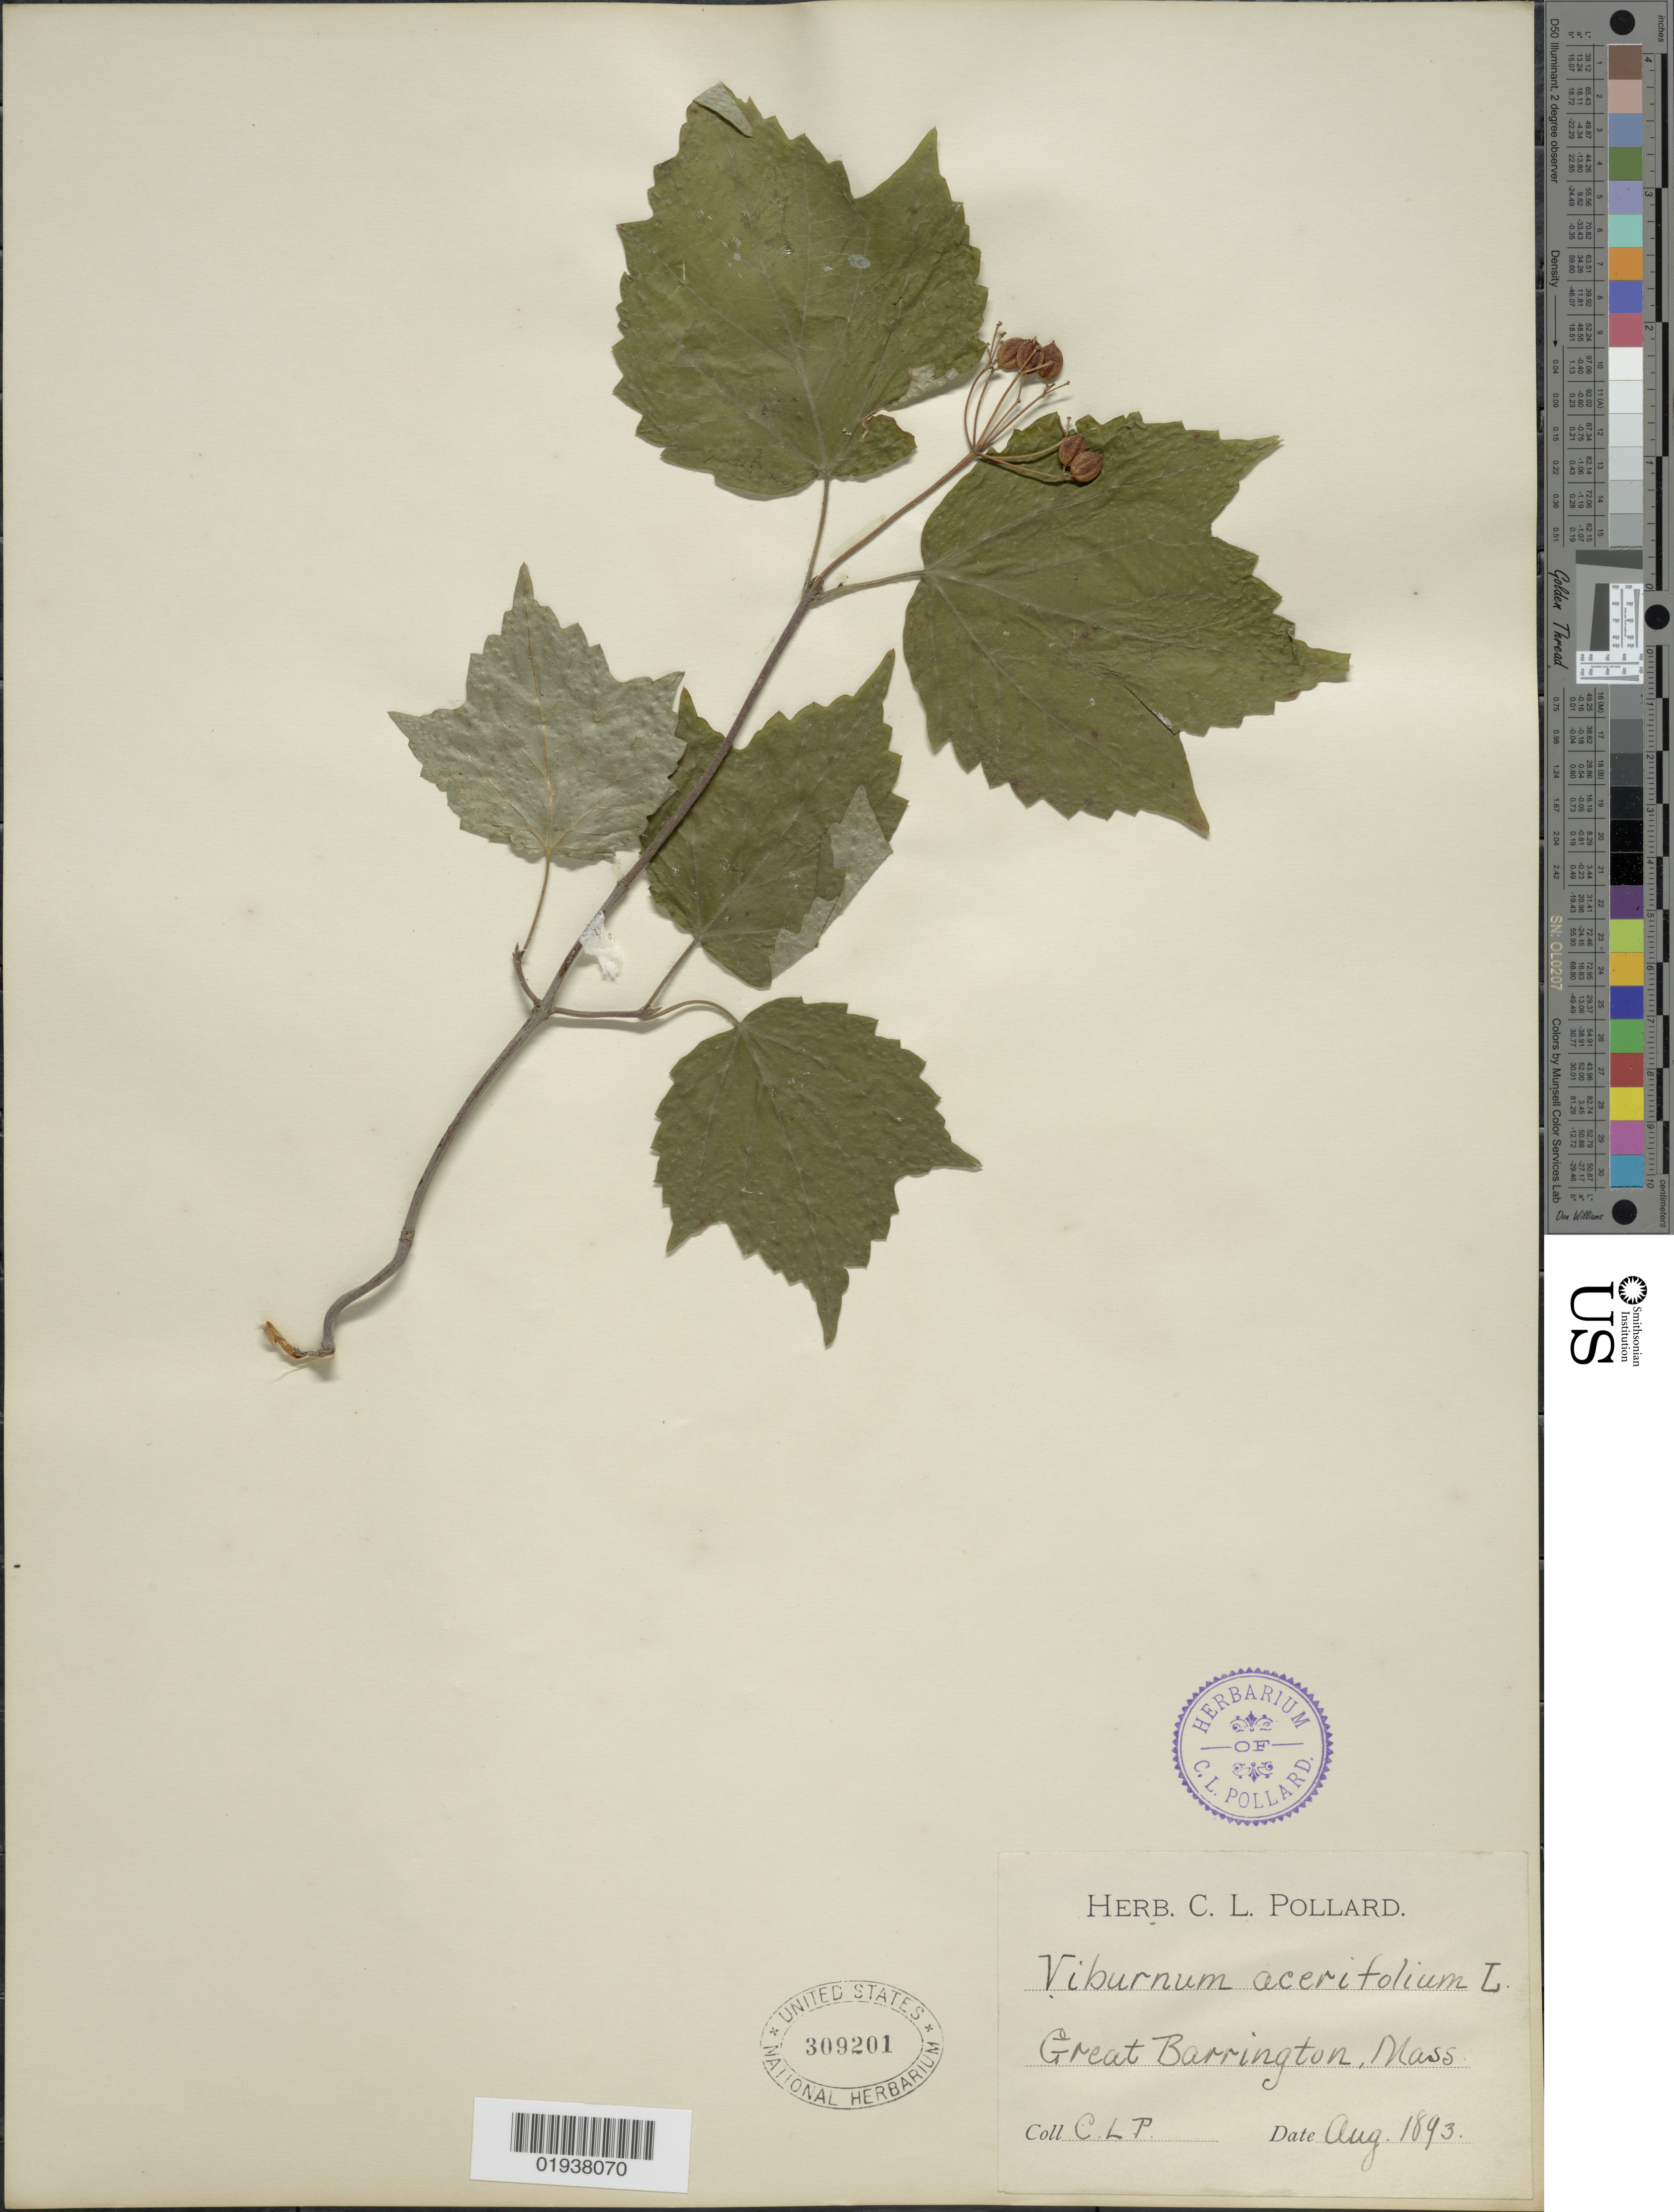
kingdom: Plantae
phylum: Tracheophyta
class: Magnoliopsida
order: Dipsacales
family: Viburnaceae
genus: Viburnum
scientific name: Viburnum acerifolium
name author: L.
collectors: C. L. Pollard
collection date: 1893-08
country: United States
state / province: Massachusetts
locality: Great Barrington.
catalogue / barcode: US 309201